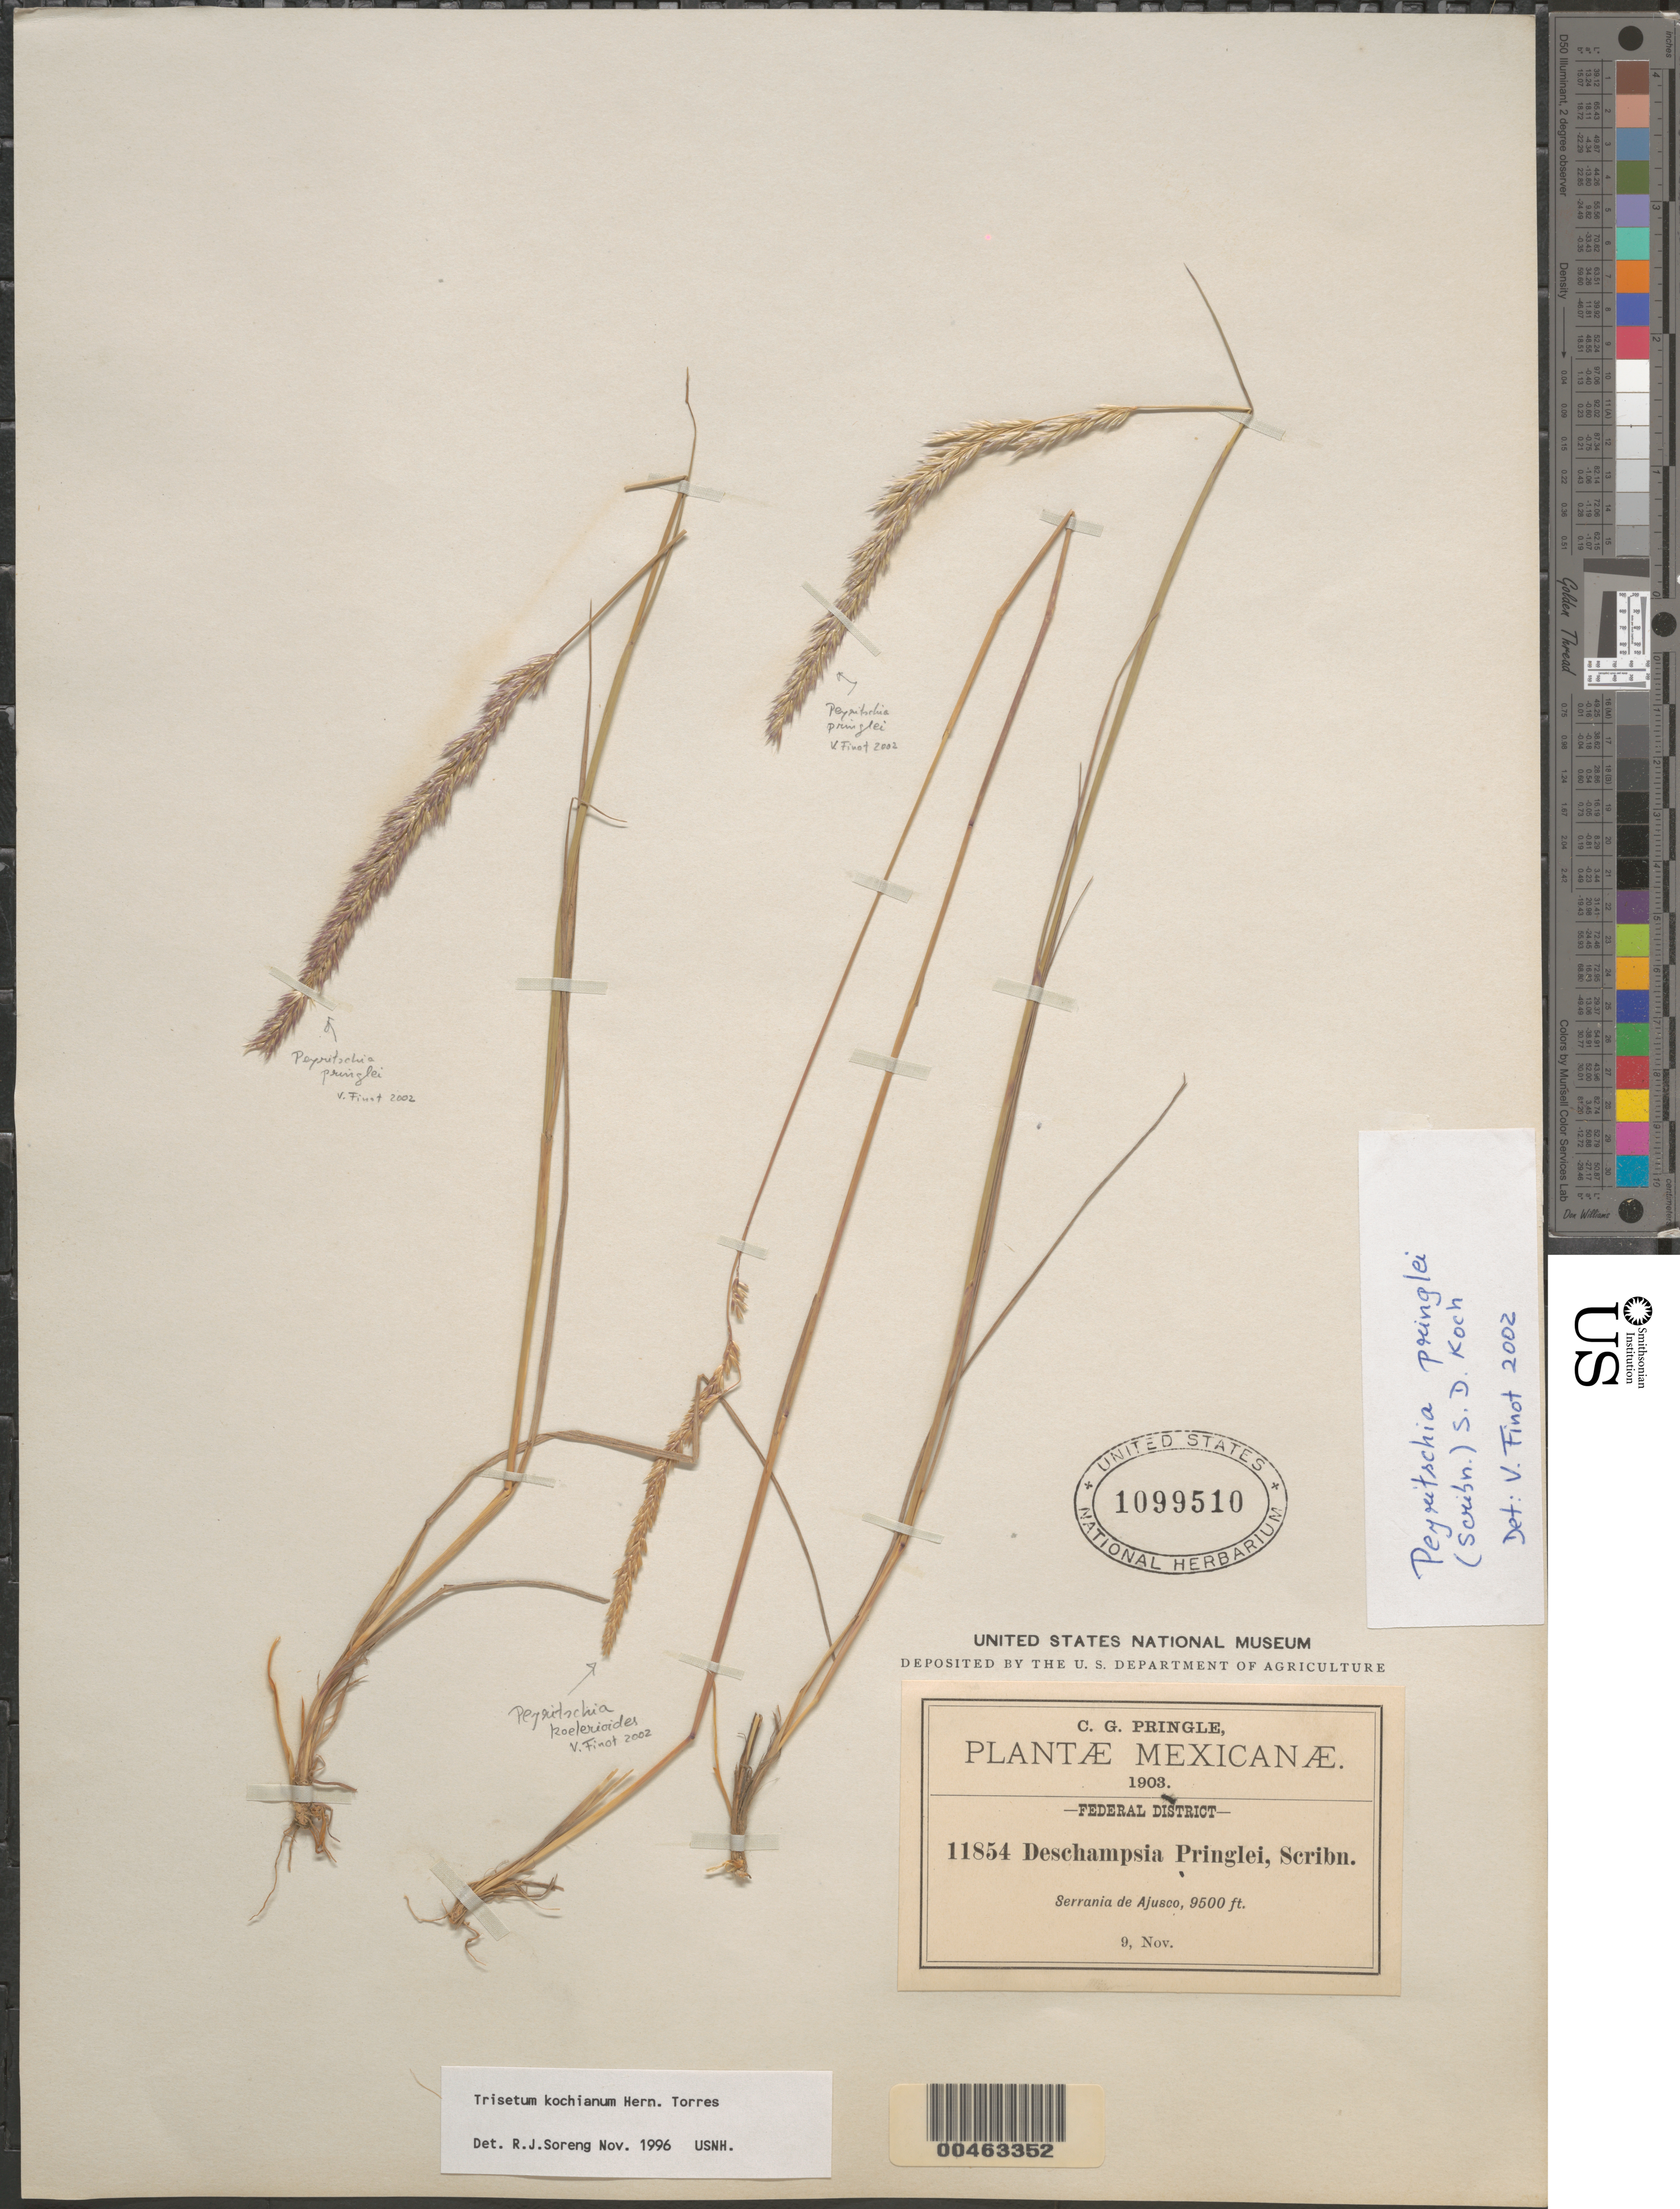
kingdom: Plantae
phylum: Tracheophyta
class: Liliopsida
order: Poales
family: Poaceae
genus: Peyritschia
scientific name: Peyritschia pringlei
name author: (Scribn.) S.D. Koch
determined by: Finot, V. L.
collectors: C. G. Pringle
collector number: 11854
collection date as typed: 9 Nov 1903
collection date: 1903-11-09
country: Mexico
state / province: Distrito Federal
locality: Serrania de Ajusco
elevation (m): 2896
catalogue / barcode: US 1099510